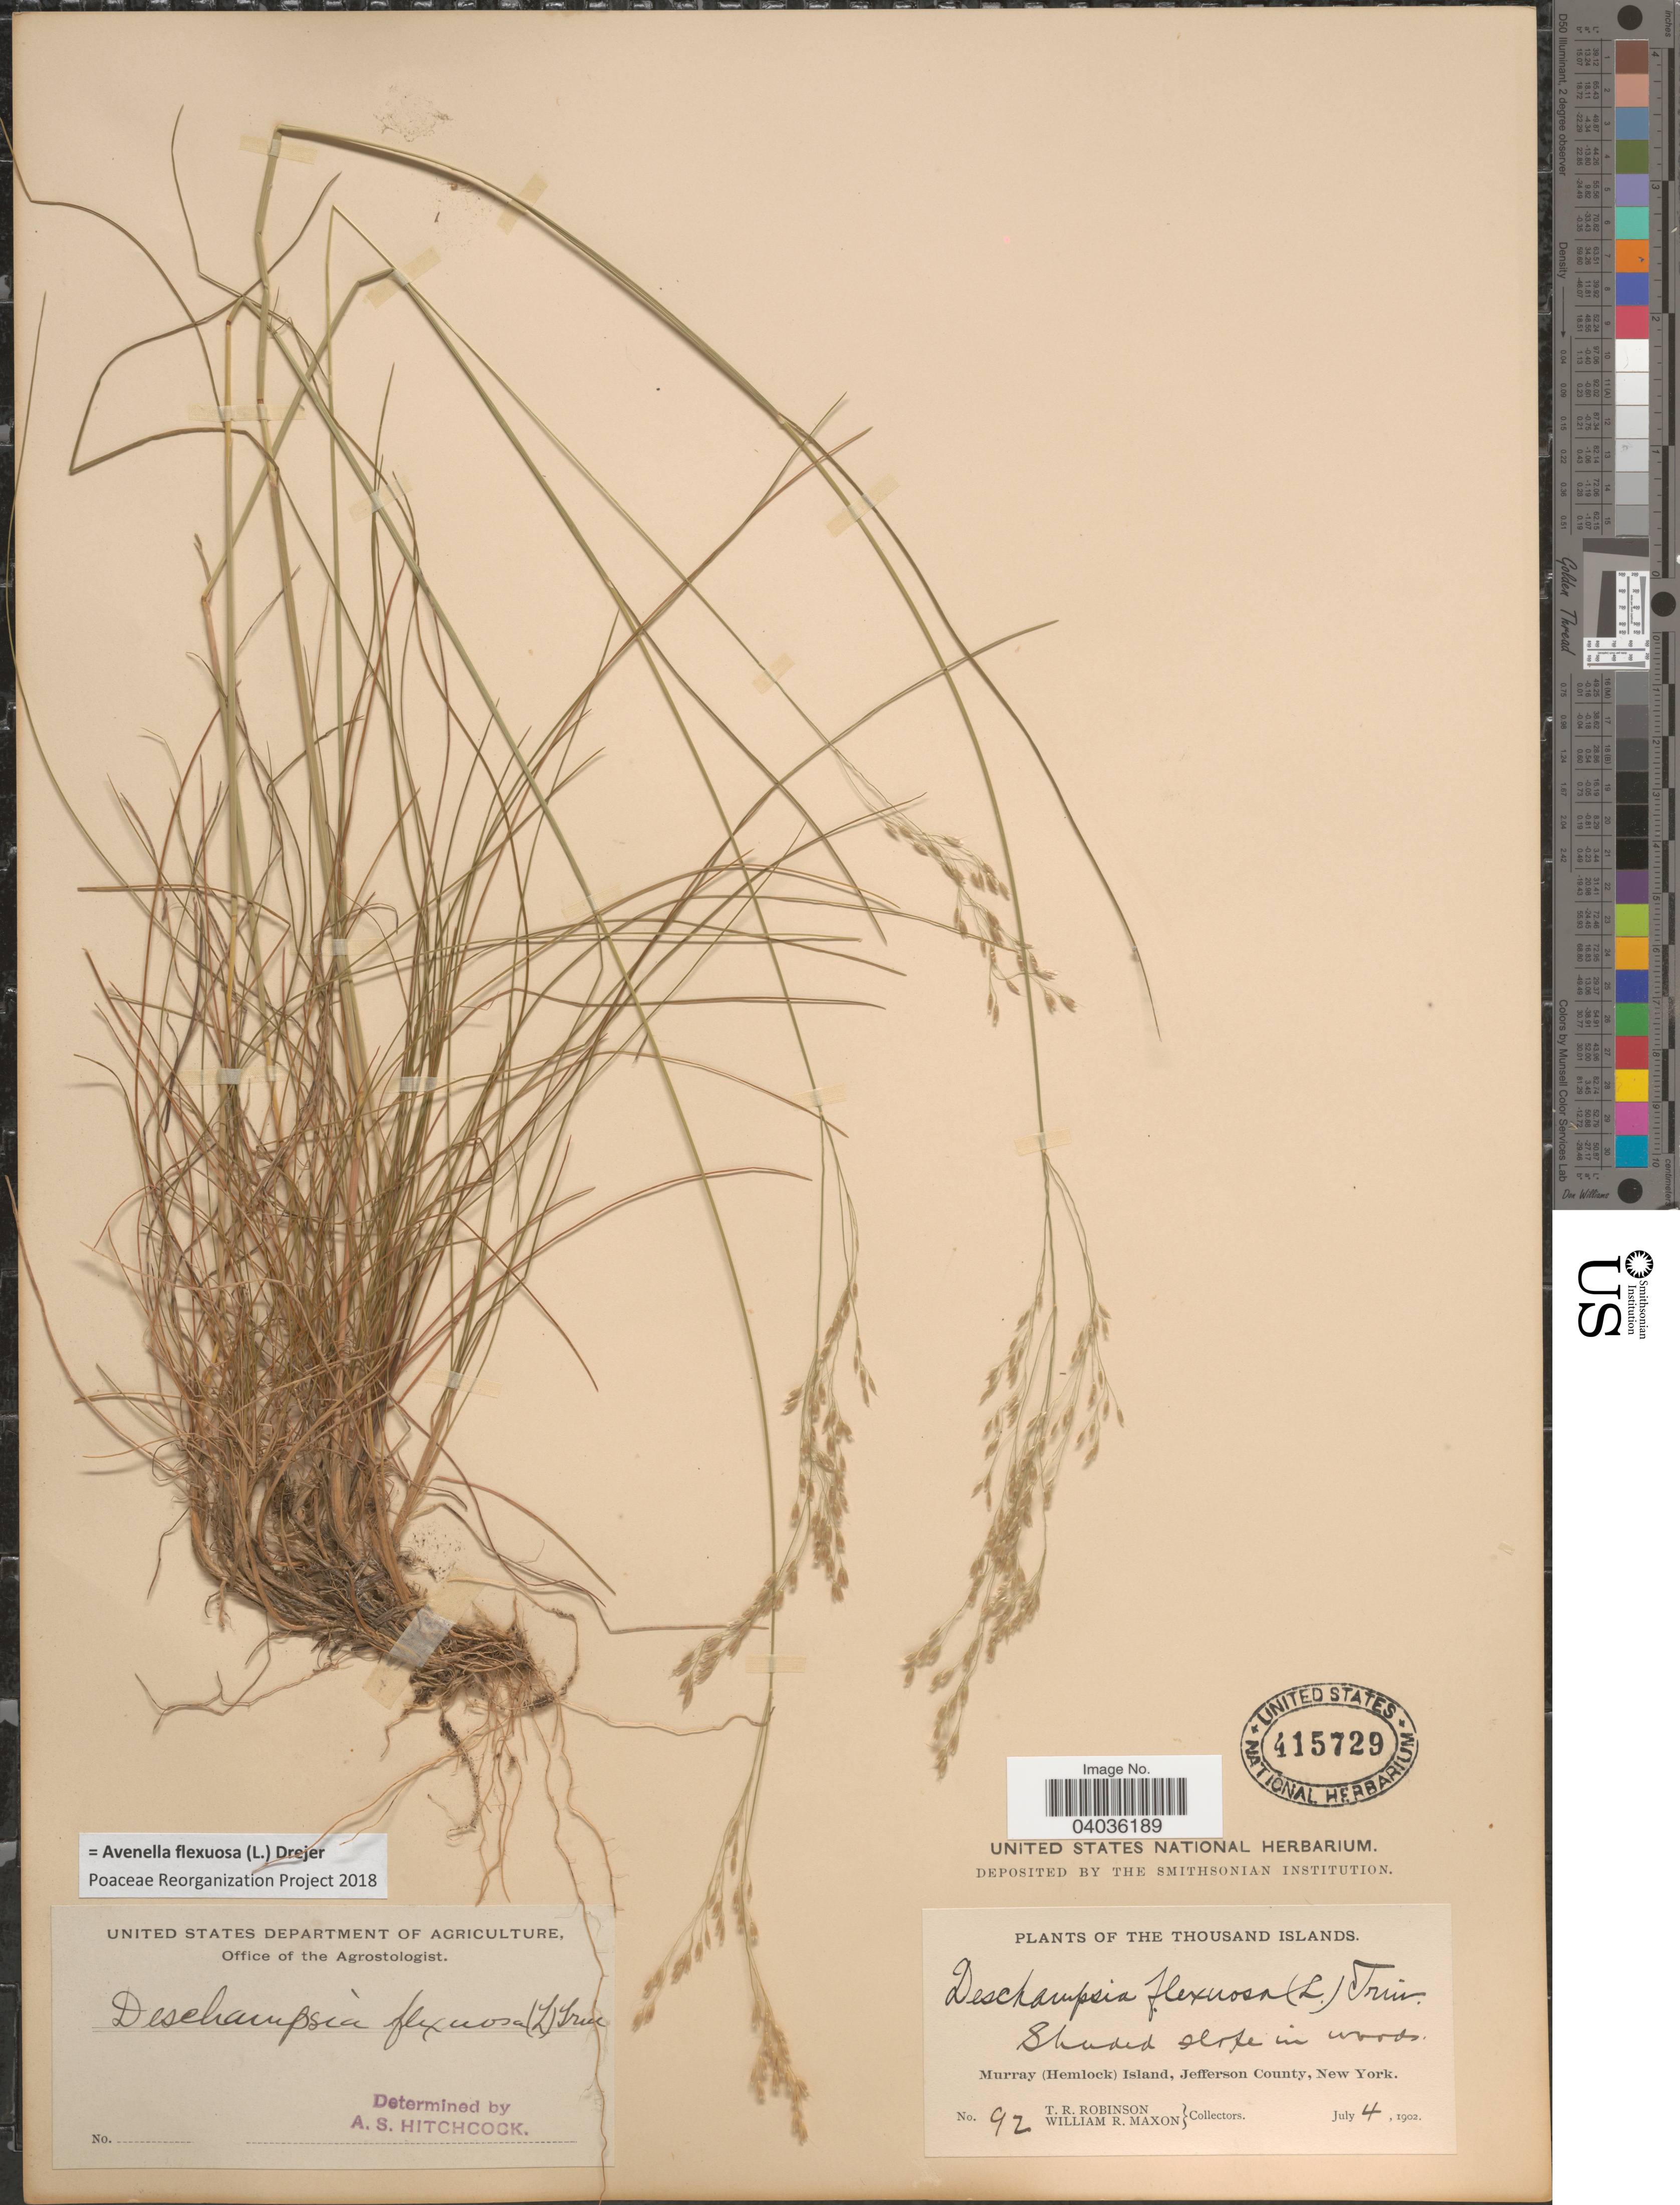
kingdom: Plantae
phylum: Tracheophyta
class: Liliopsida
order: Poales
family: Poaceae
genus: Avenella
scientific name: Avenella flexuosa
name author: (L.) Drejer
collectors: T. R. Robinson & W. R. Maxon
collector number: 92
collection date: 1902-07-04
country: United States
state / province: New York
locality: Thousand Islands. Murray (Hemlock) Island, Jefferson County.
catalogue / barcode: US 415729